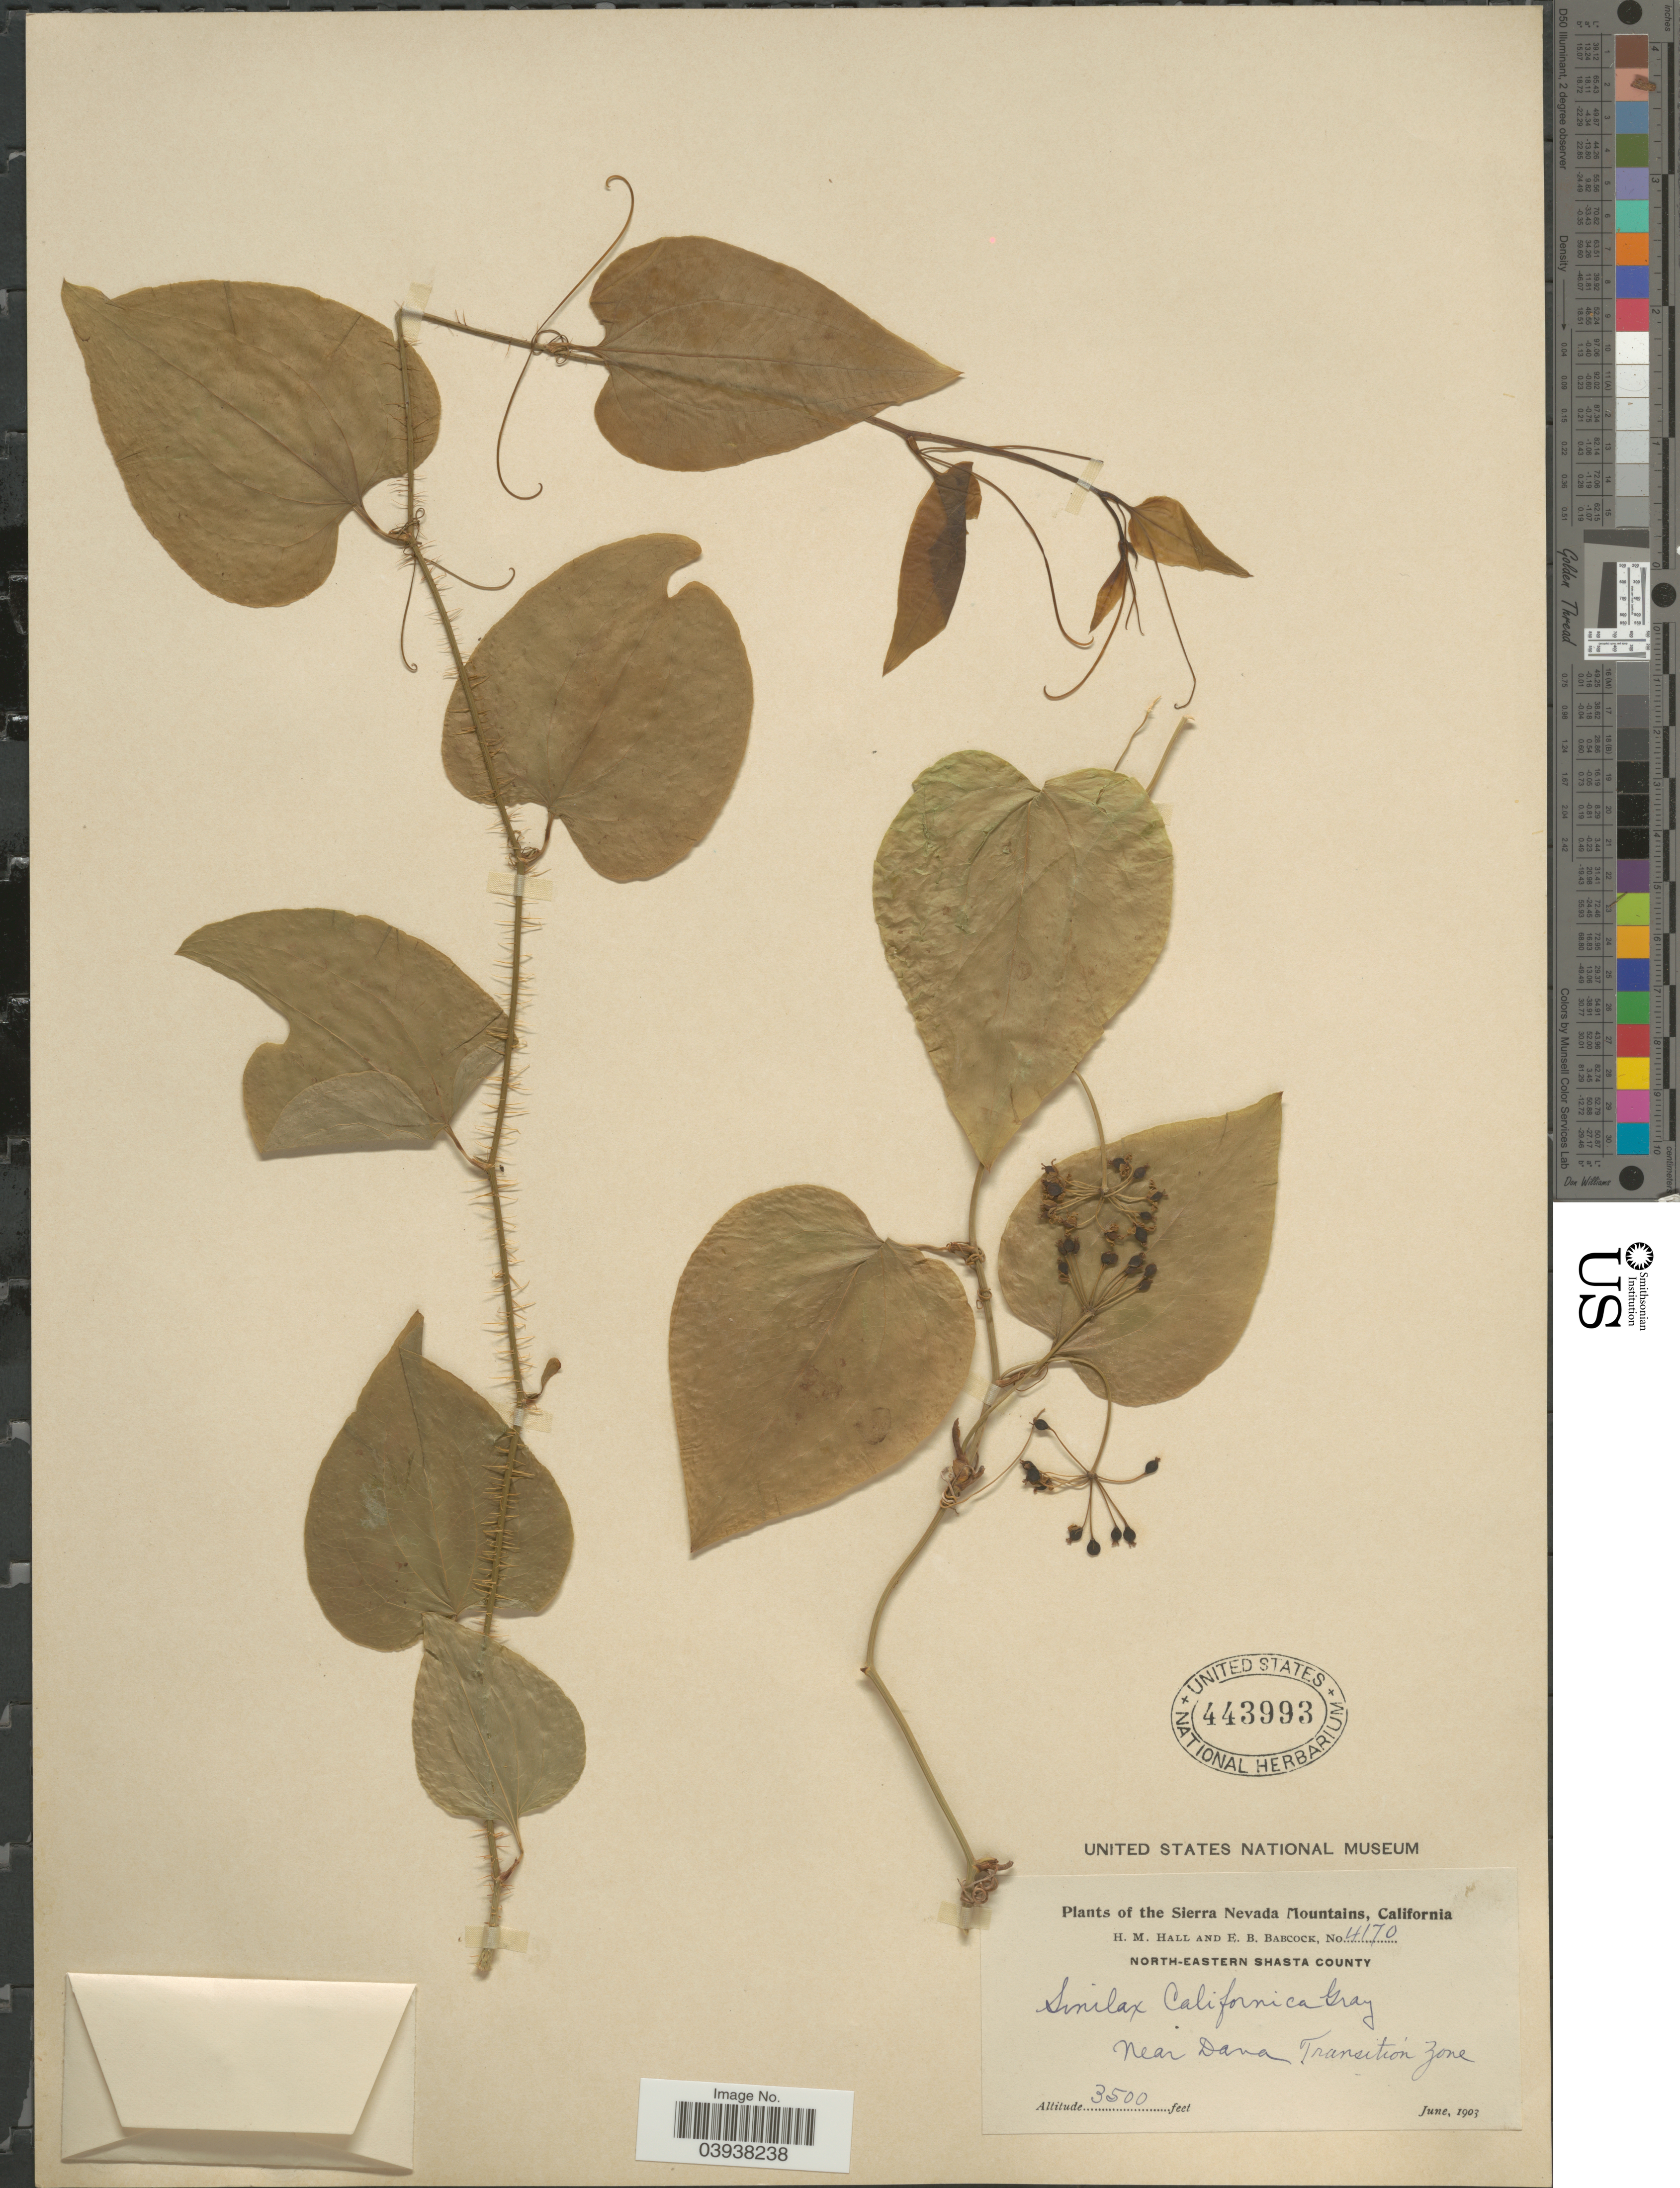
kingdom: Plantae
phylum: Tracheophyta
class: Liliopsida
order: Liliales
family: Smilacaceae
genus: Smilax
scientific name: Smilax californica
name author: (A. DC.) A. Gray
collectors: H. M. Hall & E. B. Babcock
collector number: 4170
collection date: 1903-06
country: United States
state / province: California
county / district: Shasta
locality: The Sierra Nevada Mountains. North-eastern Shasta County. Near Dana Transition Zone.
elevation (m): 1067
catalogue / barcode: US 443993